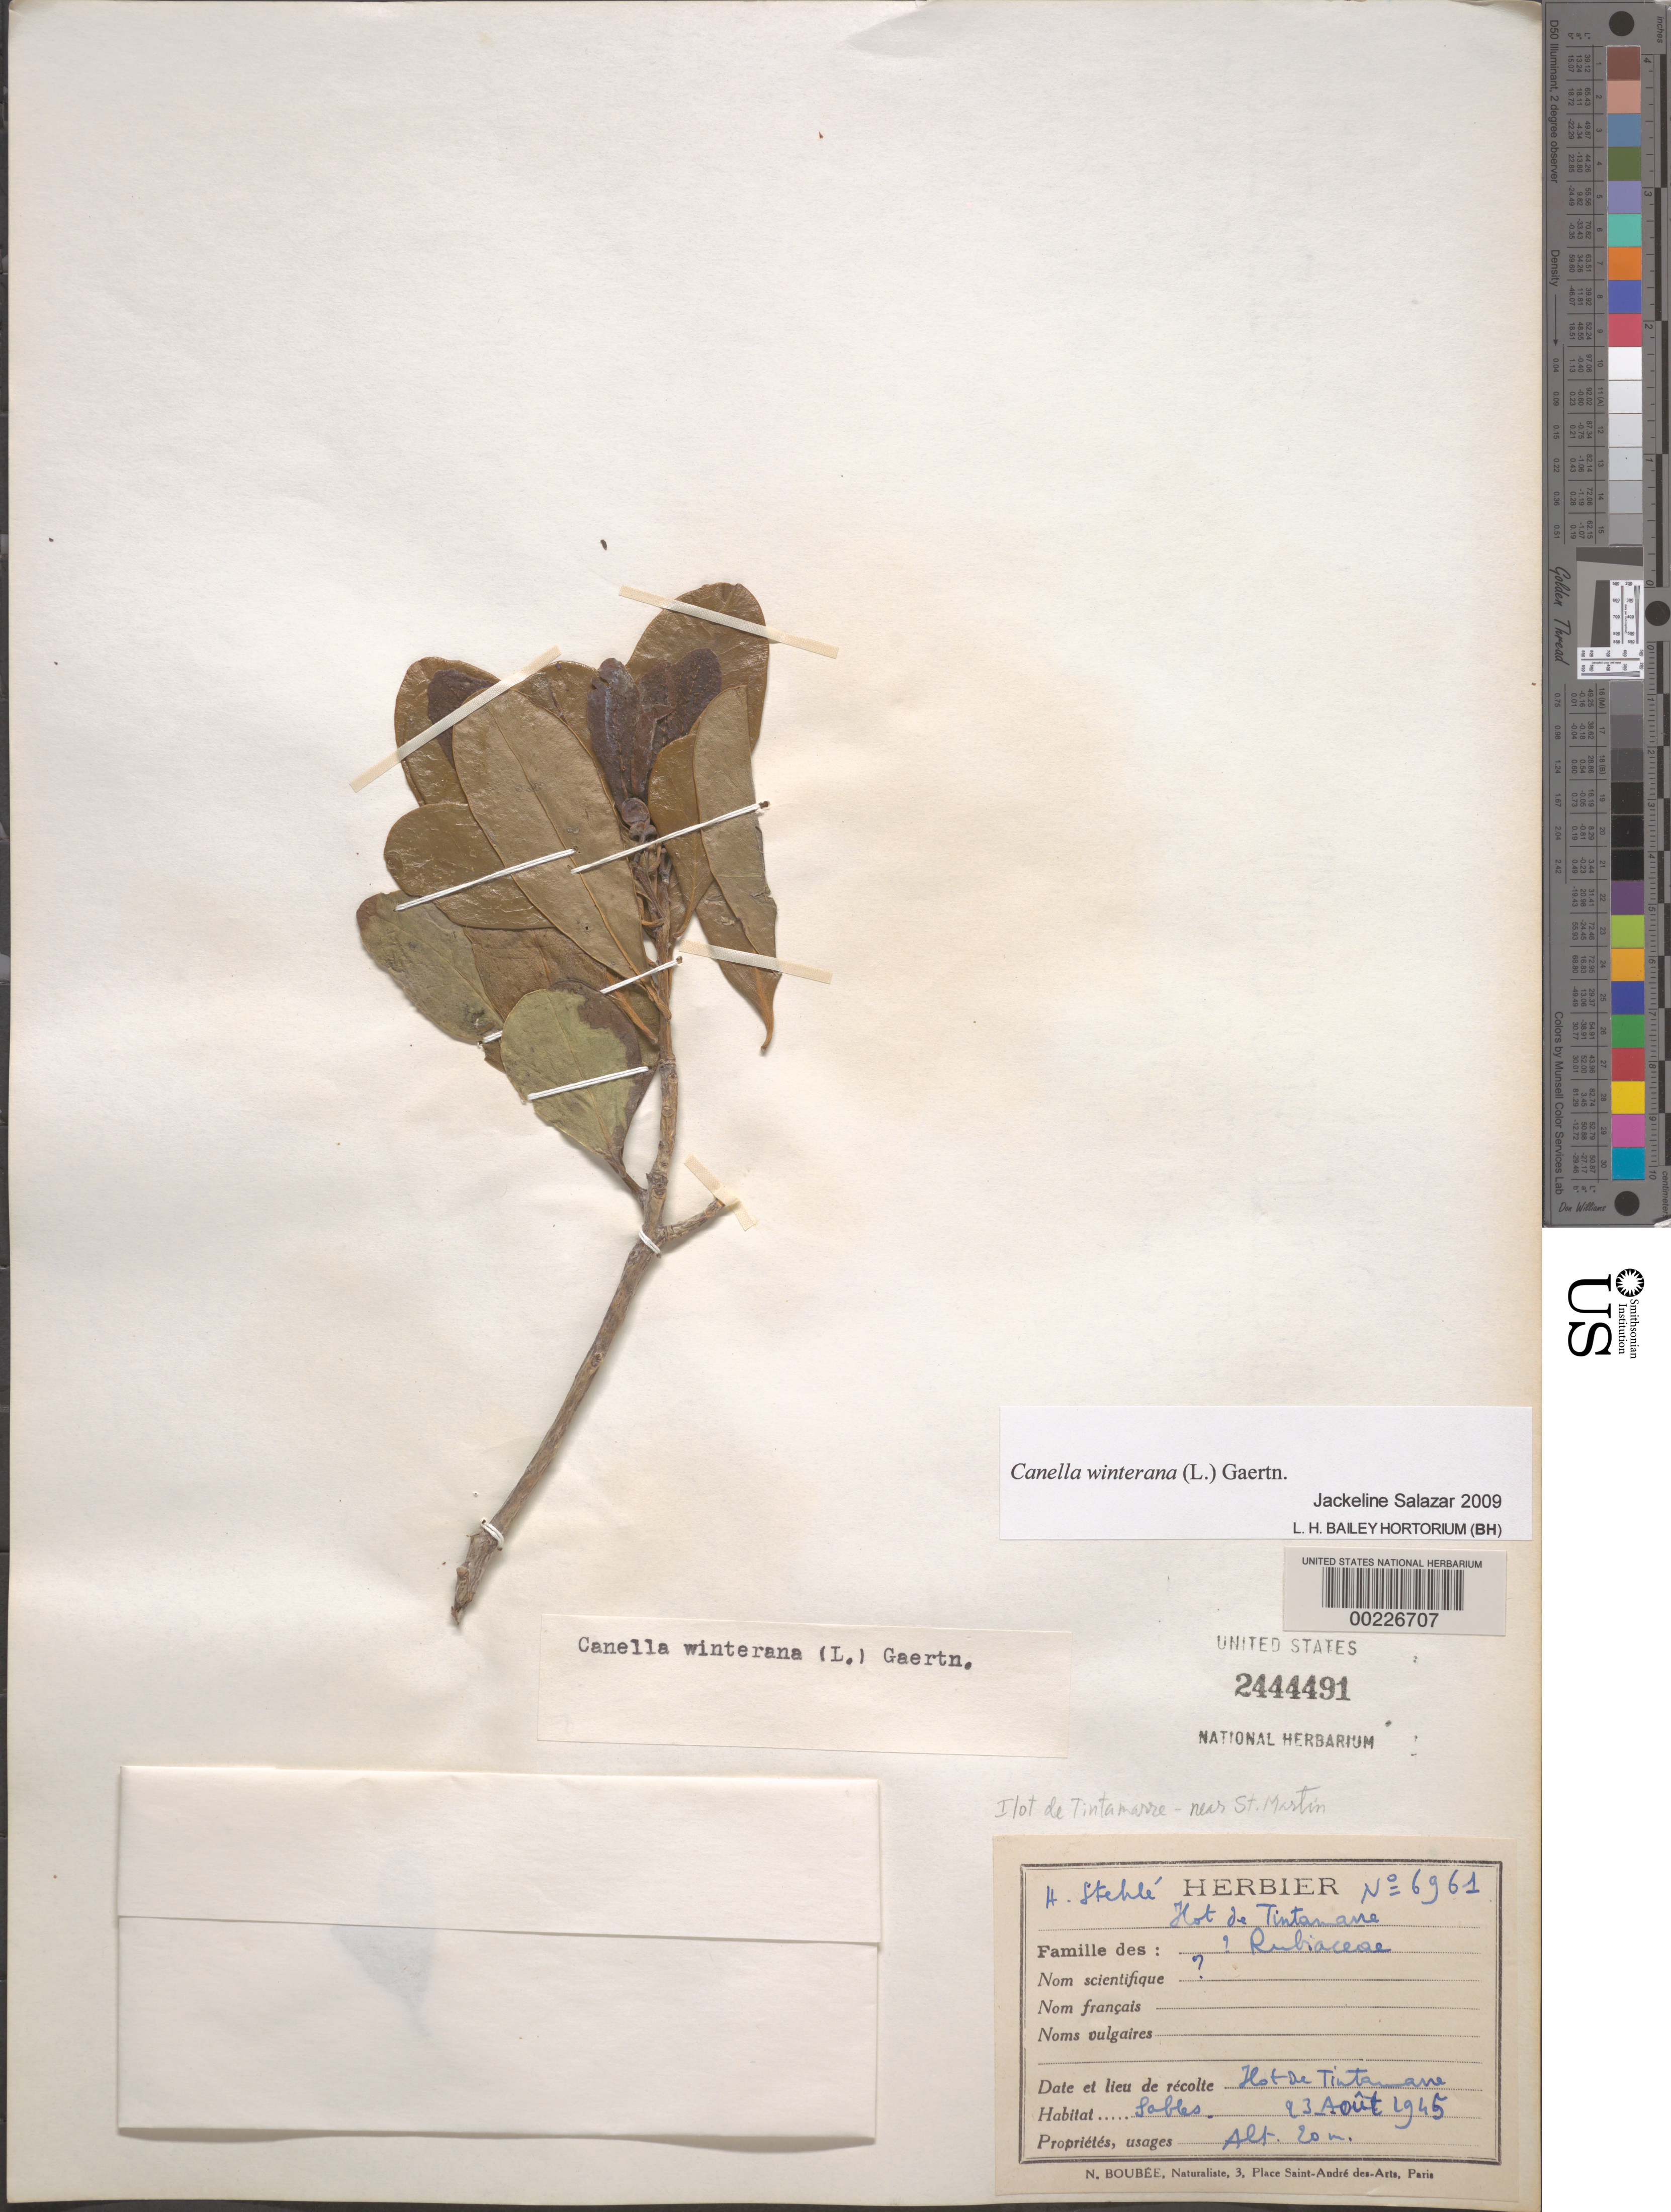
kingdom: Plantae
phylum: Tracheophyta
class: Magnoliopsida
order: Canellales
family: Canellaceae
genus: Canella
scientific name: Canella winterana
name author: (L.) Gaertn.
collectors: H. Stehlé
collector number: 6961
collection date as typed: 23 Aug 1945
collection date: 1945-08-23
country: Guadeloupe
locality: Ilot de tintamarre, near st. martin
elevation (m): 20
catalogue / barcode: US 2444491